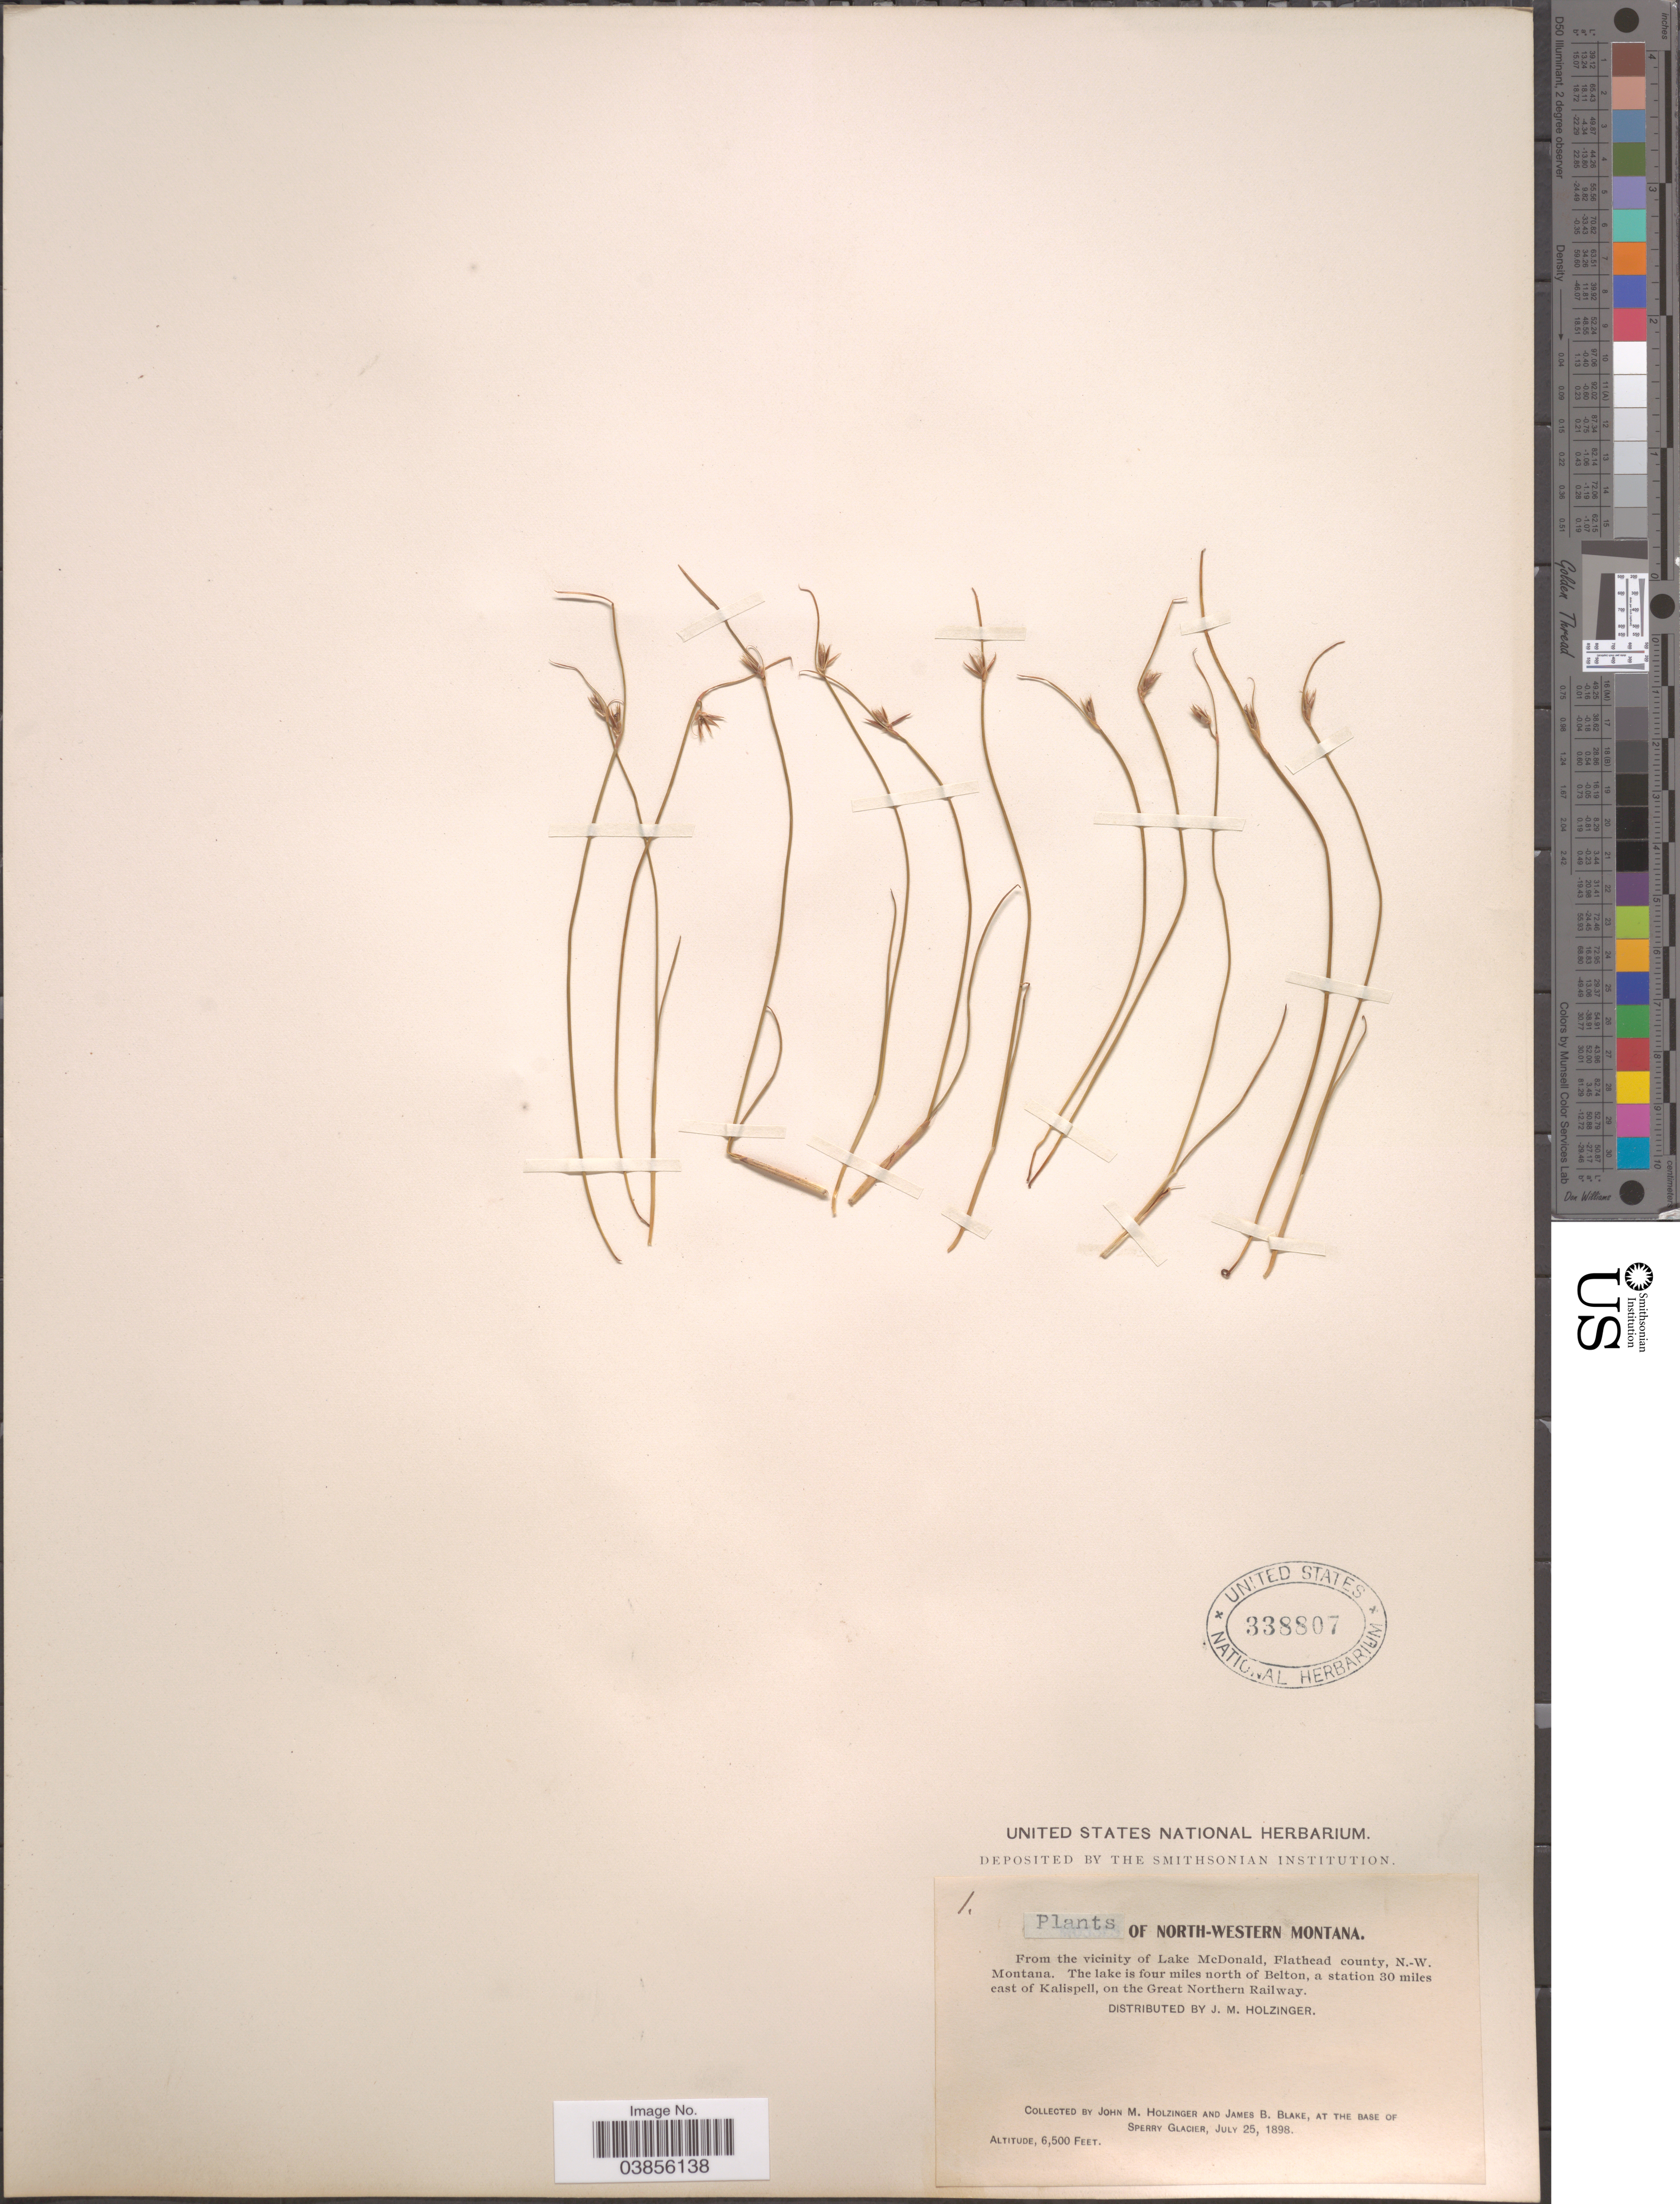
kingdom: Plantae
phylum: Tracheophyta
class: Liliopsida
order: Poales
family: Juncaceae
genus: Juncus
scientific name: Juncus parryi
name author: Engelm.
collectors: J. M. Holzinger & J. B. Blake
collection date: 1898-07-25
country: United States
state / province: Montana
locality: North-western Montana. From the vicinity of Lake McDonald, Flathead county, N.-W. The lake is four miles north of Belton, a station 30 miles east of Kalispell, on the Great Northern Railway. At the base of Sperry Glacier.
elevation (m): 1981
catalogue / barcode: US 338807